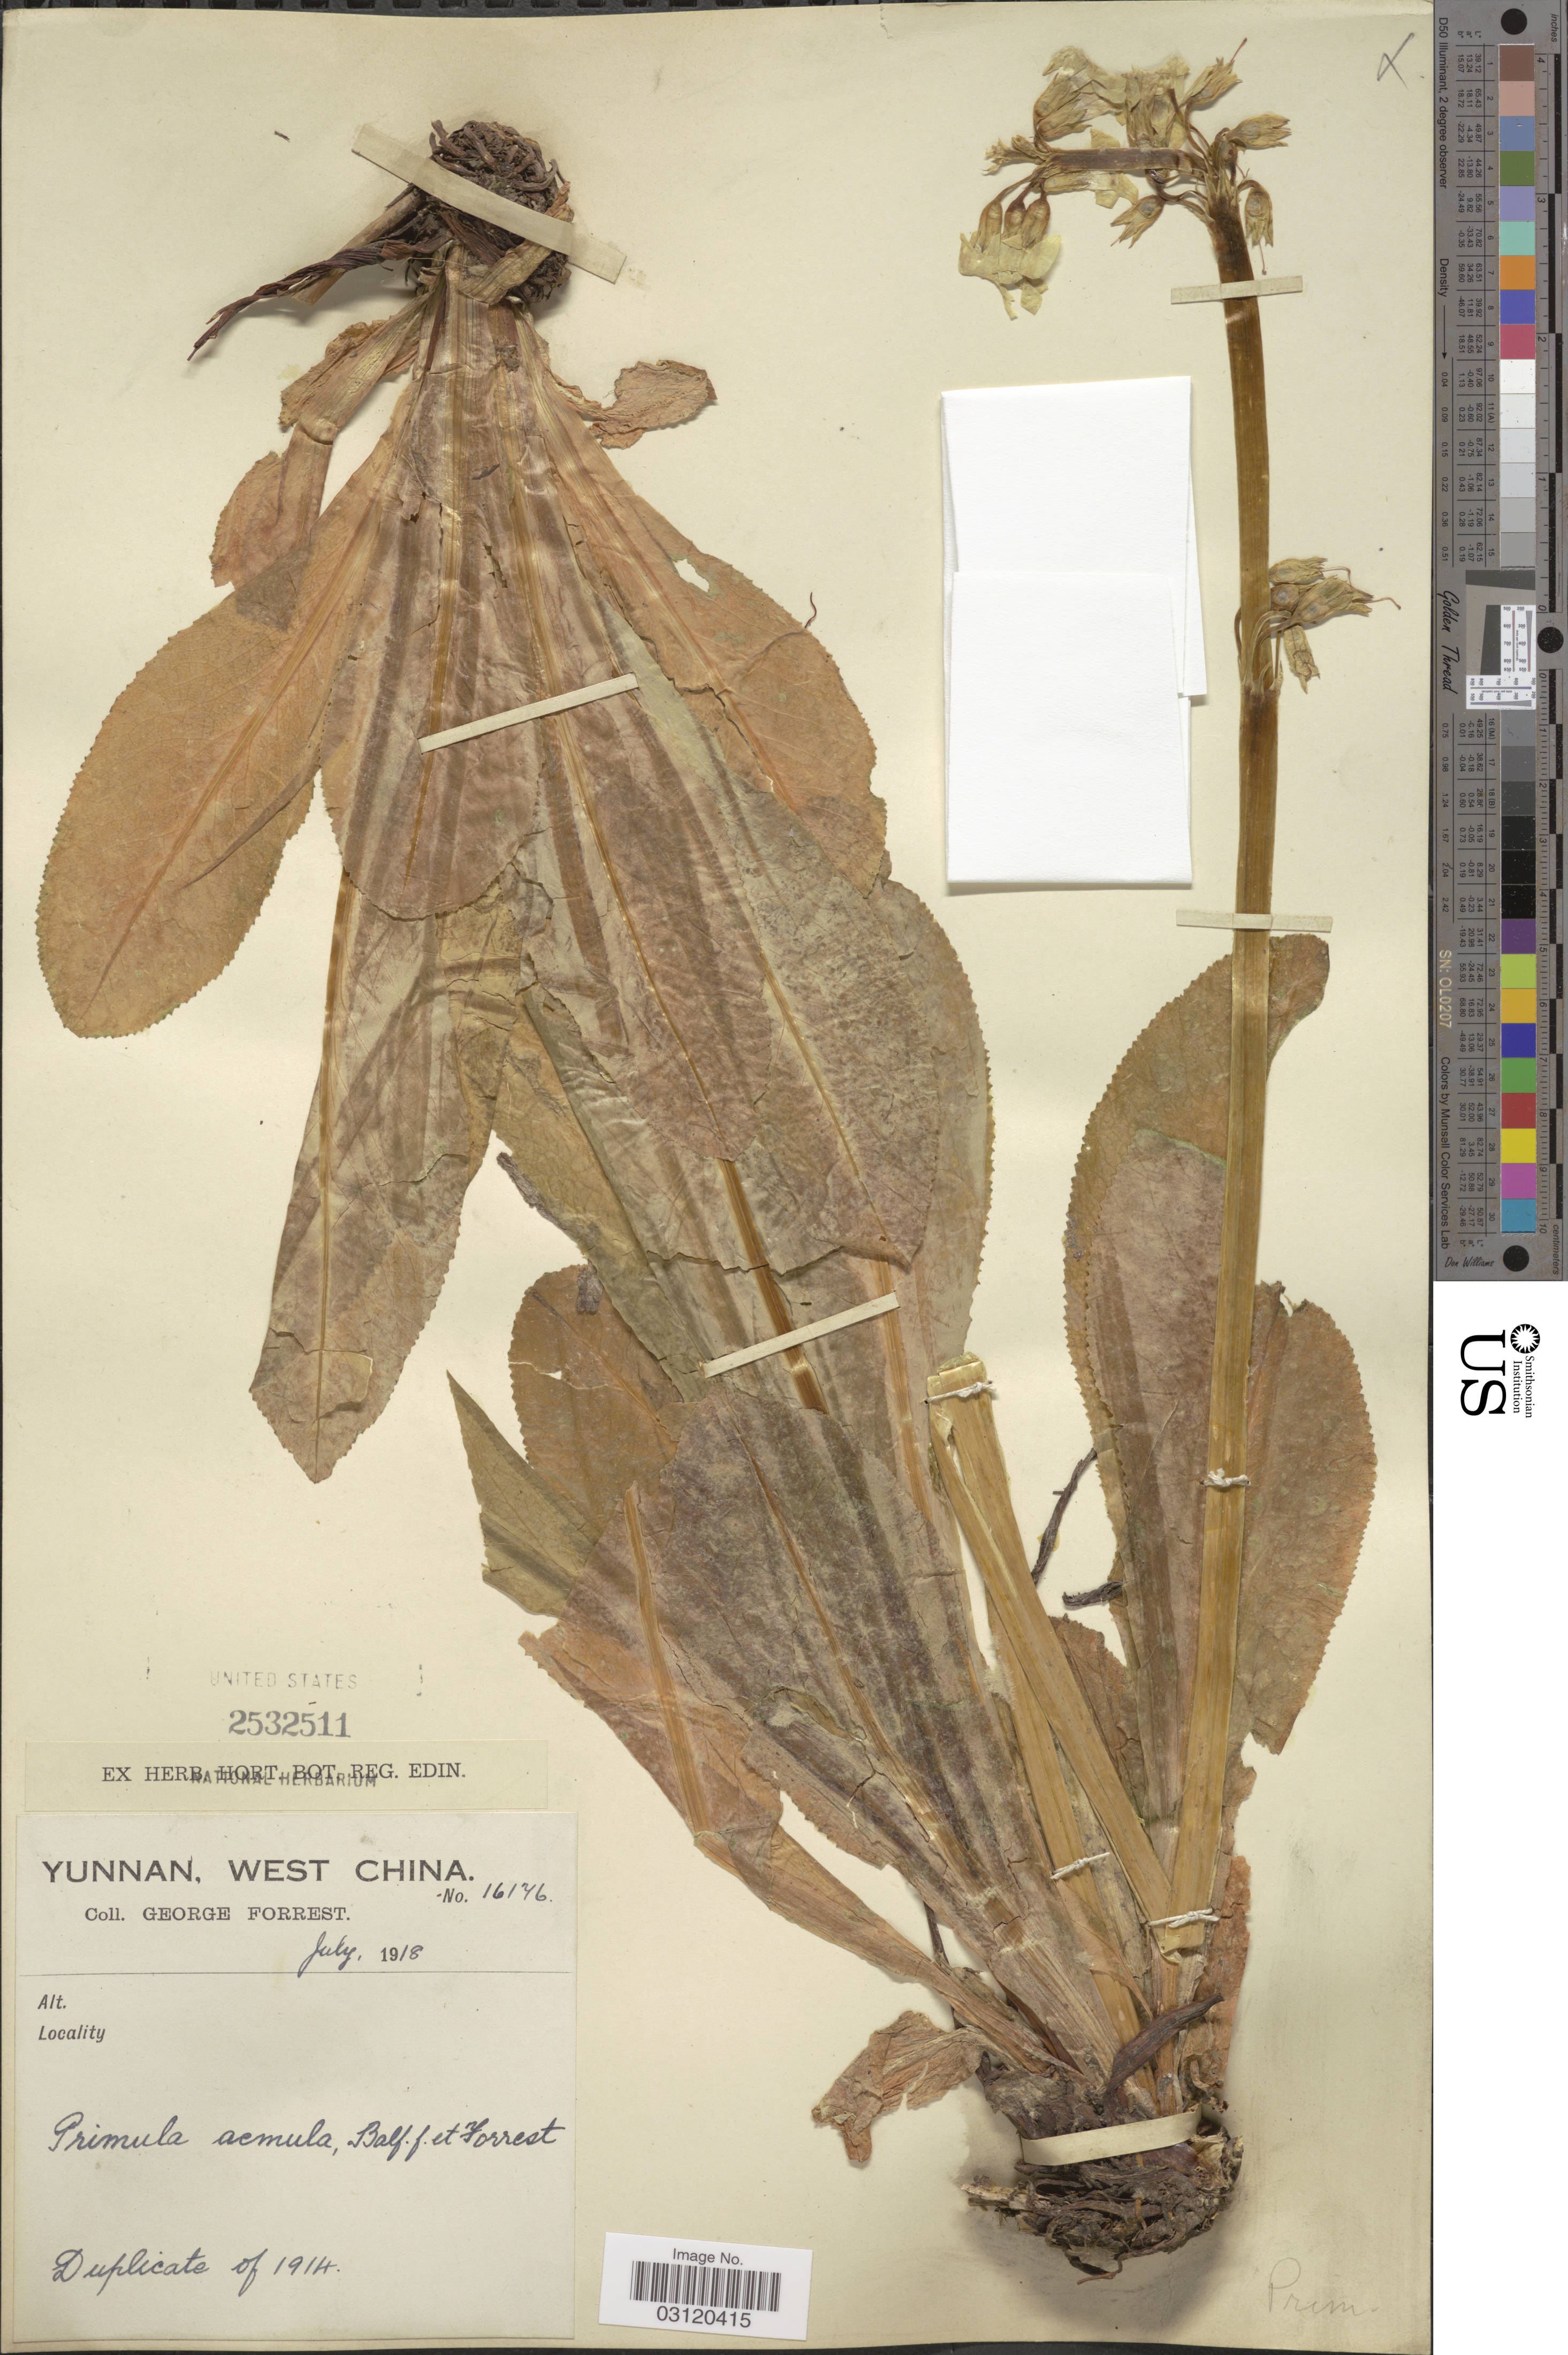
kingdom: Plantae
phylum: Tracheophyta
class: Magnoliopsida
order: Ericales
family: Primulaceae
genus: Primula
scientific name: Primula aemula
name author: Balf. f. & Forrest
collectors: G. Forrest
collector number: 16176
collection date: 1918-07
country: China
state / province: Yunnan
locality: West China.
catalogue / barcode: US 2532511